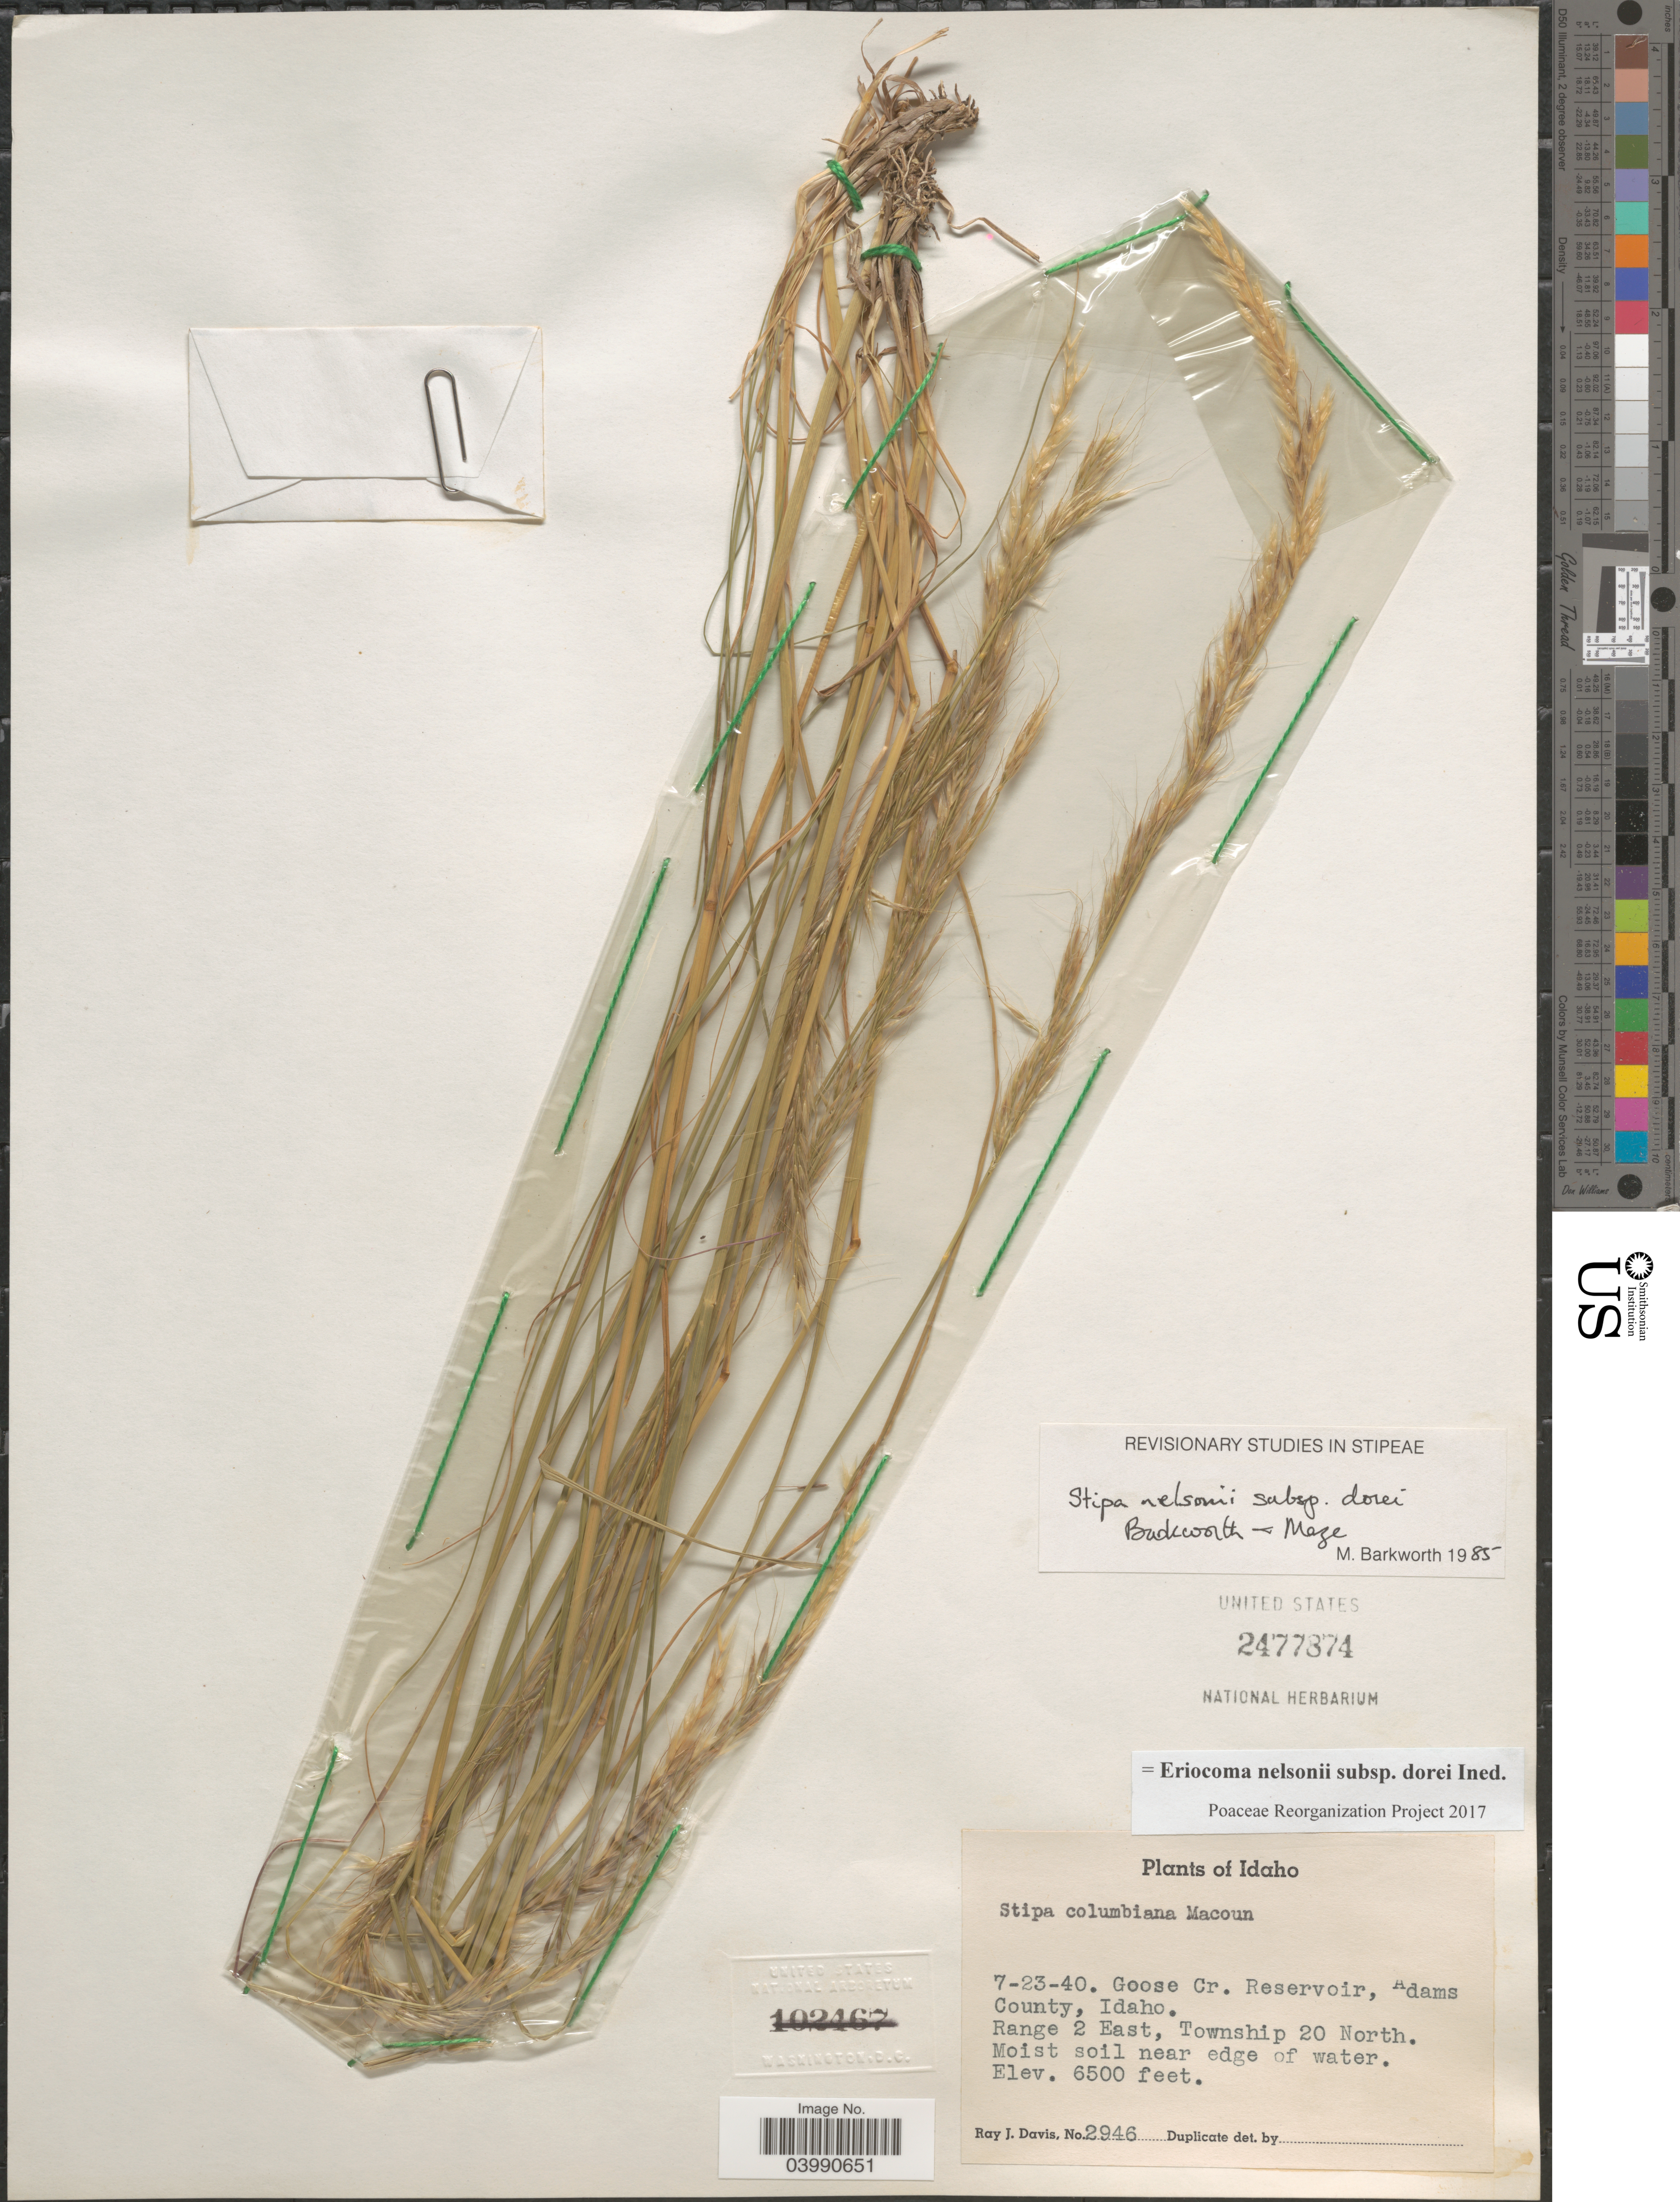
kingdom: Plantae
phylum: Tracheophyta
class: Liliopsida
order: Poales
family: Poaceae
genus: Eriocoma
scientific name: Eriocoma nelsonii subsp. dorei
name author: (Barkworth & J. Maze) Romasch.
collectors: R. Davis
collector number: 2946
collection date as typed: Transcribed d/m/y: 23/7/40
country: United States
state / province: Idaho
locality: Goose Cr. Reservoir, Adams County. Range 2 East, Township 20 North.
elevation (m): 1981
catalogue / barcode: US 2477874